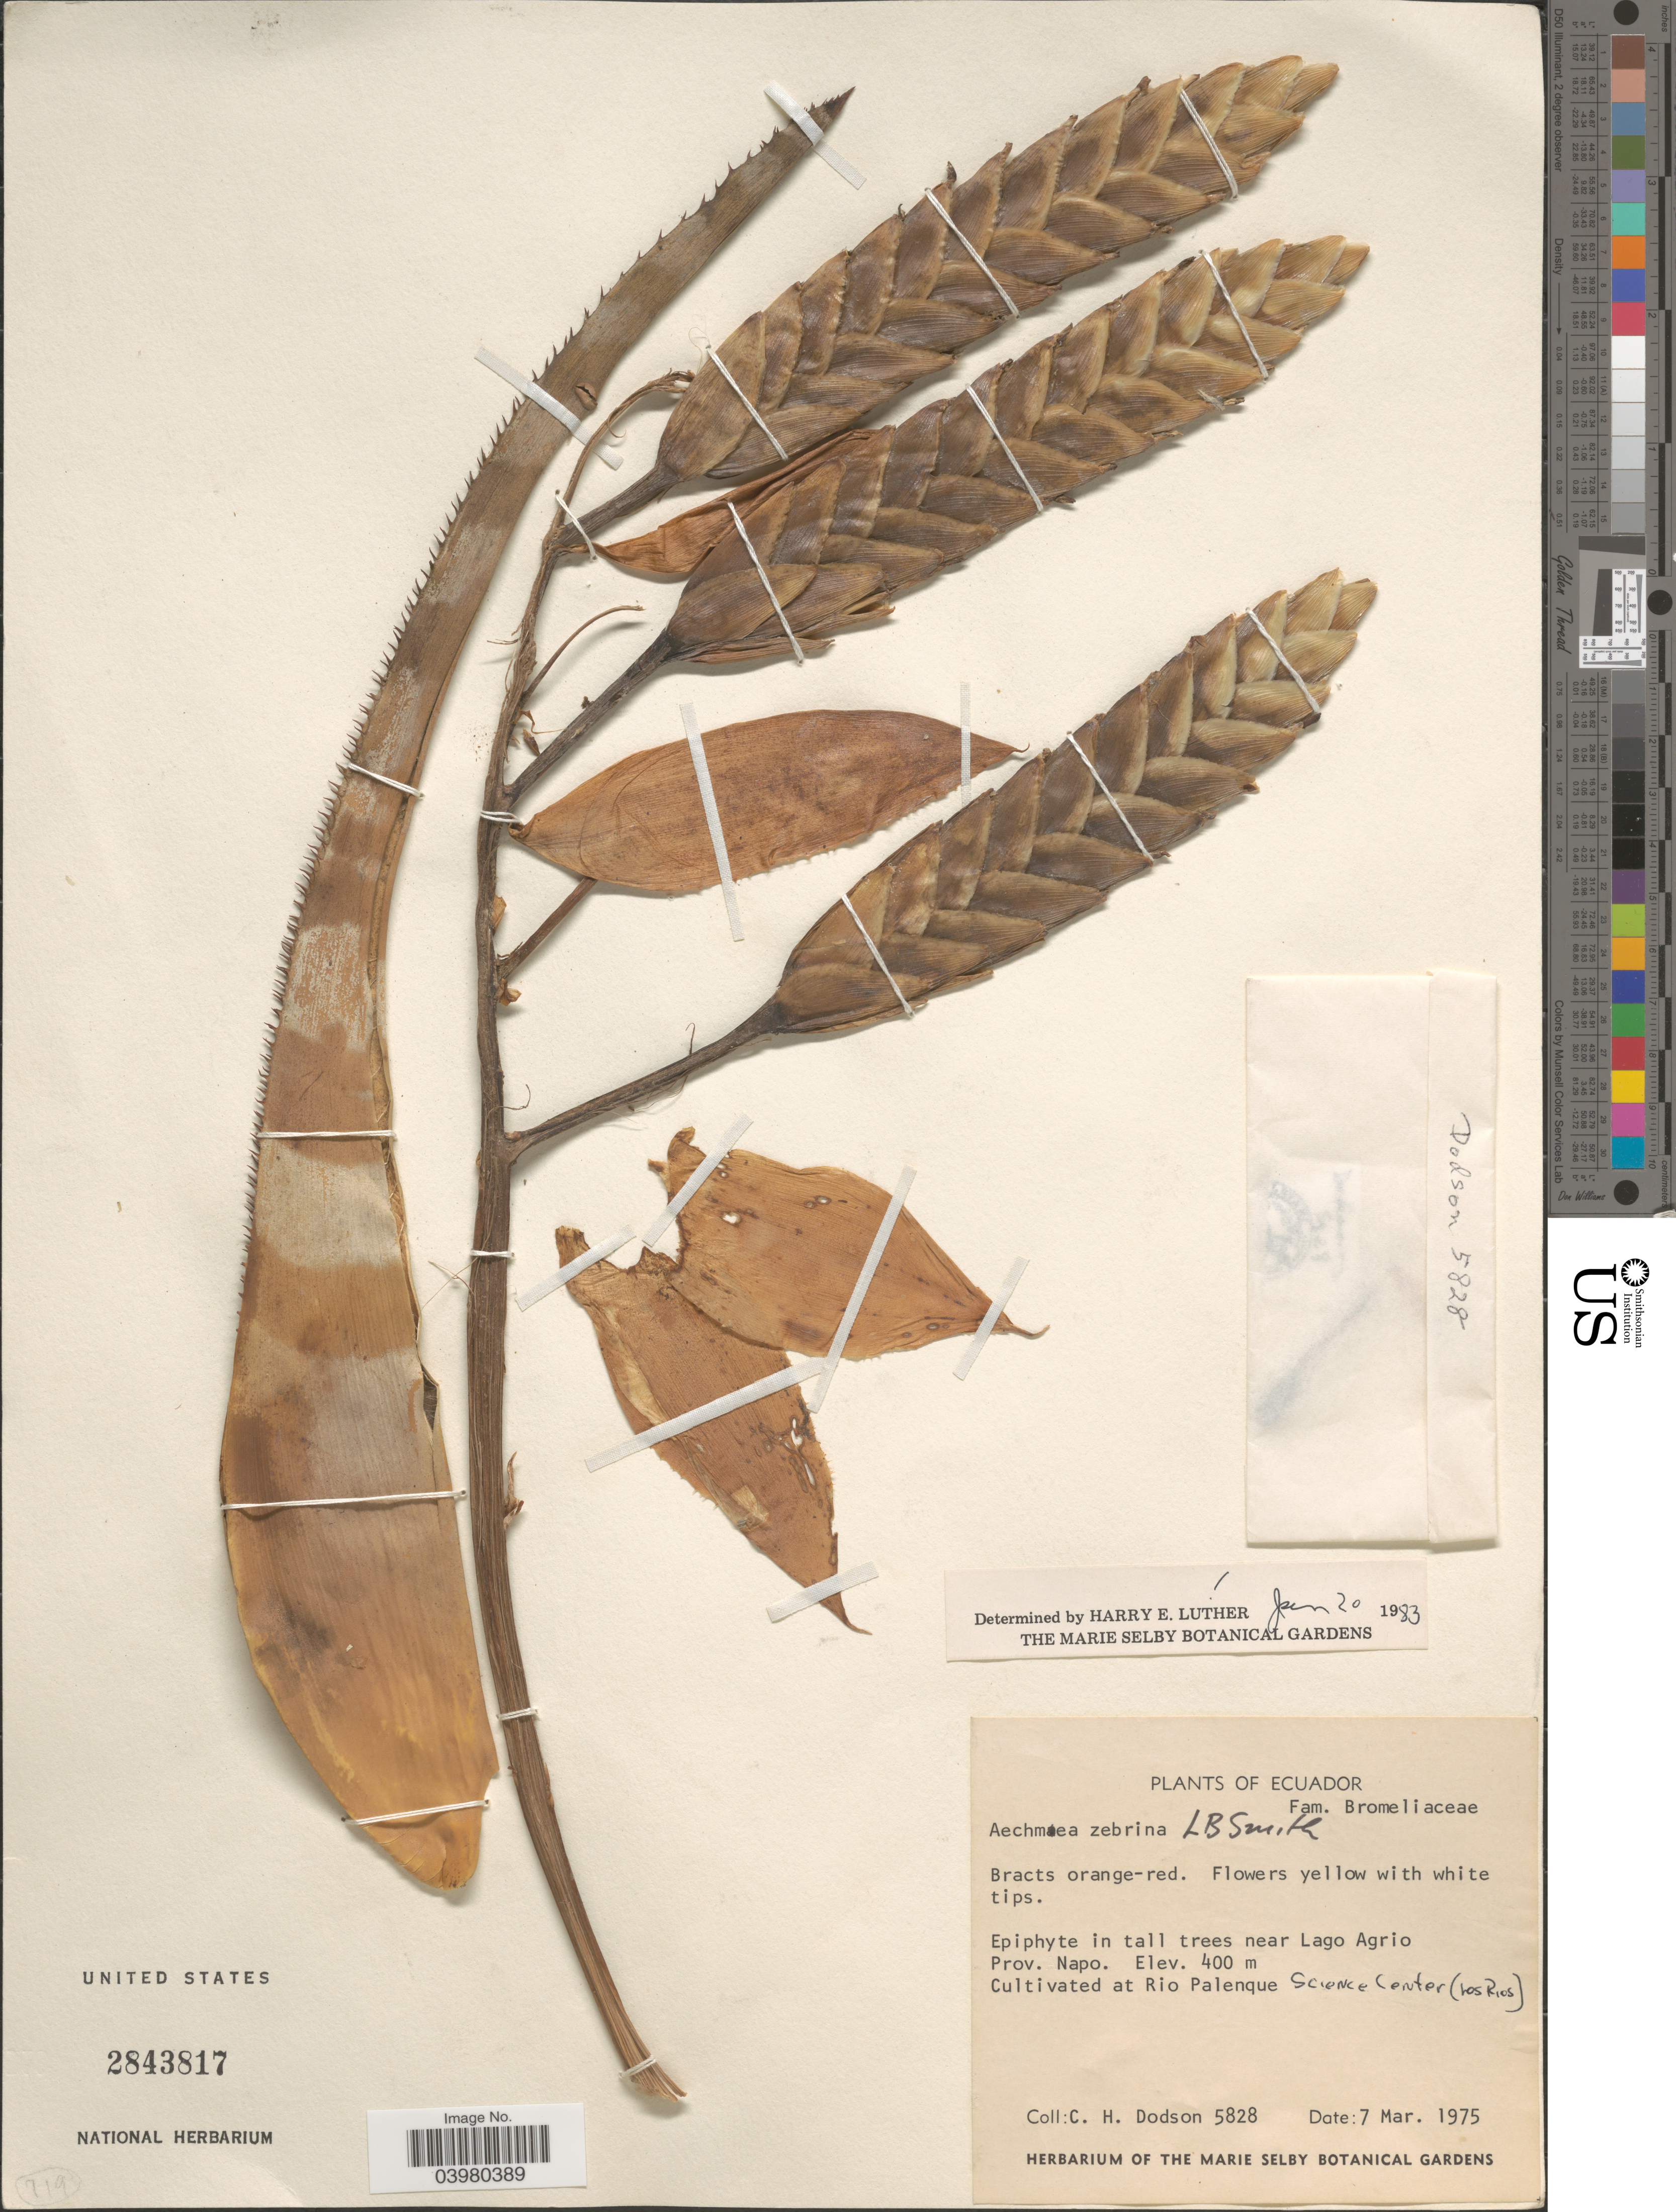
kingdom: Plantae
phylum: Tracheophyta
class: Liliopsida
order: Poales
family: Bromeliaceae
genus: Aechmea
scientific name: Aechmea zebrina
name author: L.B. Sm.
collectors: C. H. Dodson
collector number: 5828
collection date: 1975-03-07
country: Ecuador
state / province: Los Ríos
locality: At Rio Palenque Science Center. The Marie Selby Botanical Gardens.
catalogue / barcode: US 2843817